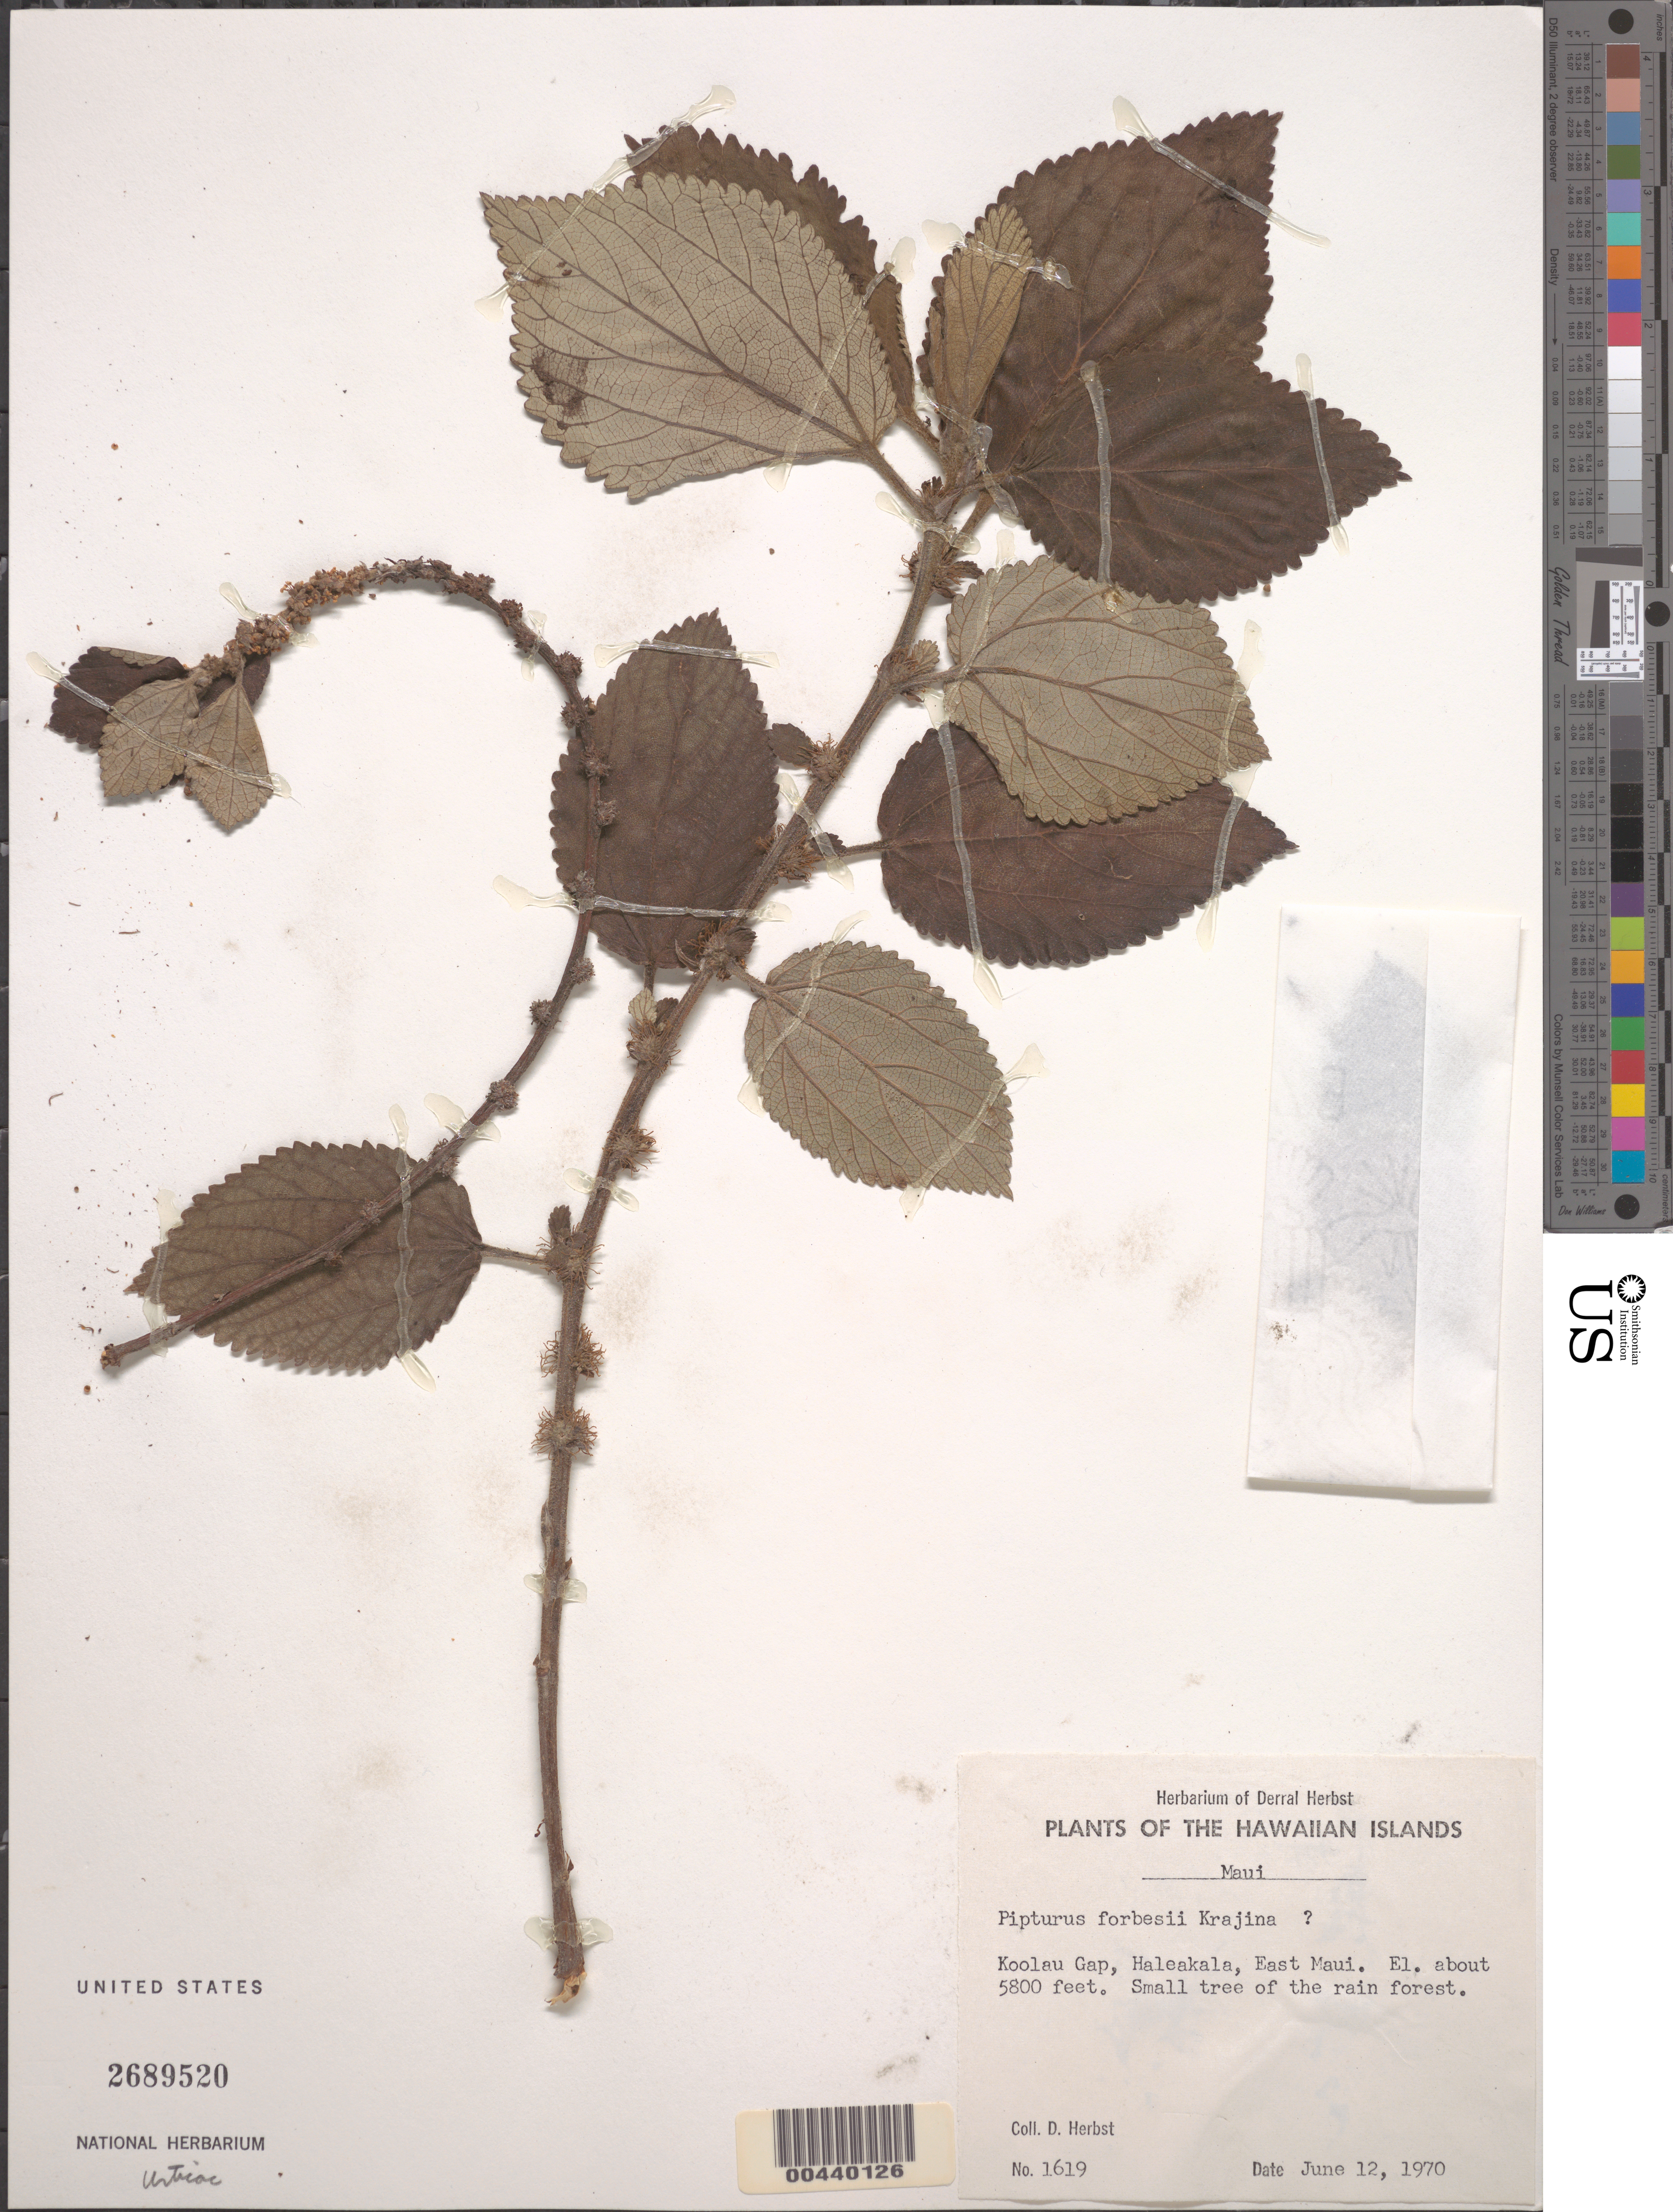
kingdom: Plantae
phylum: Tracheophyta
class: Magnoliopsida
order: Rosales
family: Urticaceae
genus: Pipturus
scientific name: Pipturus forbesii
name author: Krajina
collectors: D. R. Herbst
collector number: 1619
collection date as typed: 12 Jun 1970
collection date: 1970-06-12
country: United States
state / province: Hawaii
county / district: Maui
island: Maui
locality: Koolau Gap, Haleakala, E Maui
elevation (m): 1768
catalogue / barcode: US 2689520